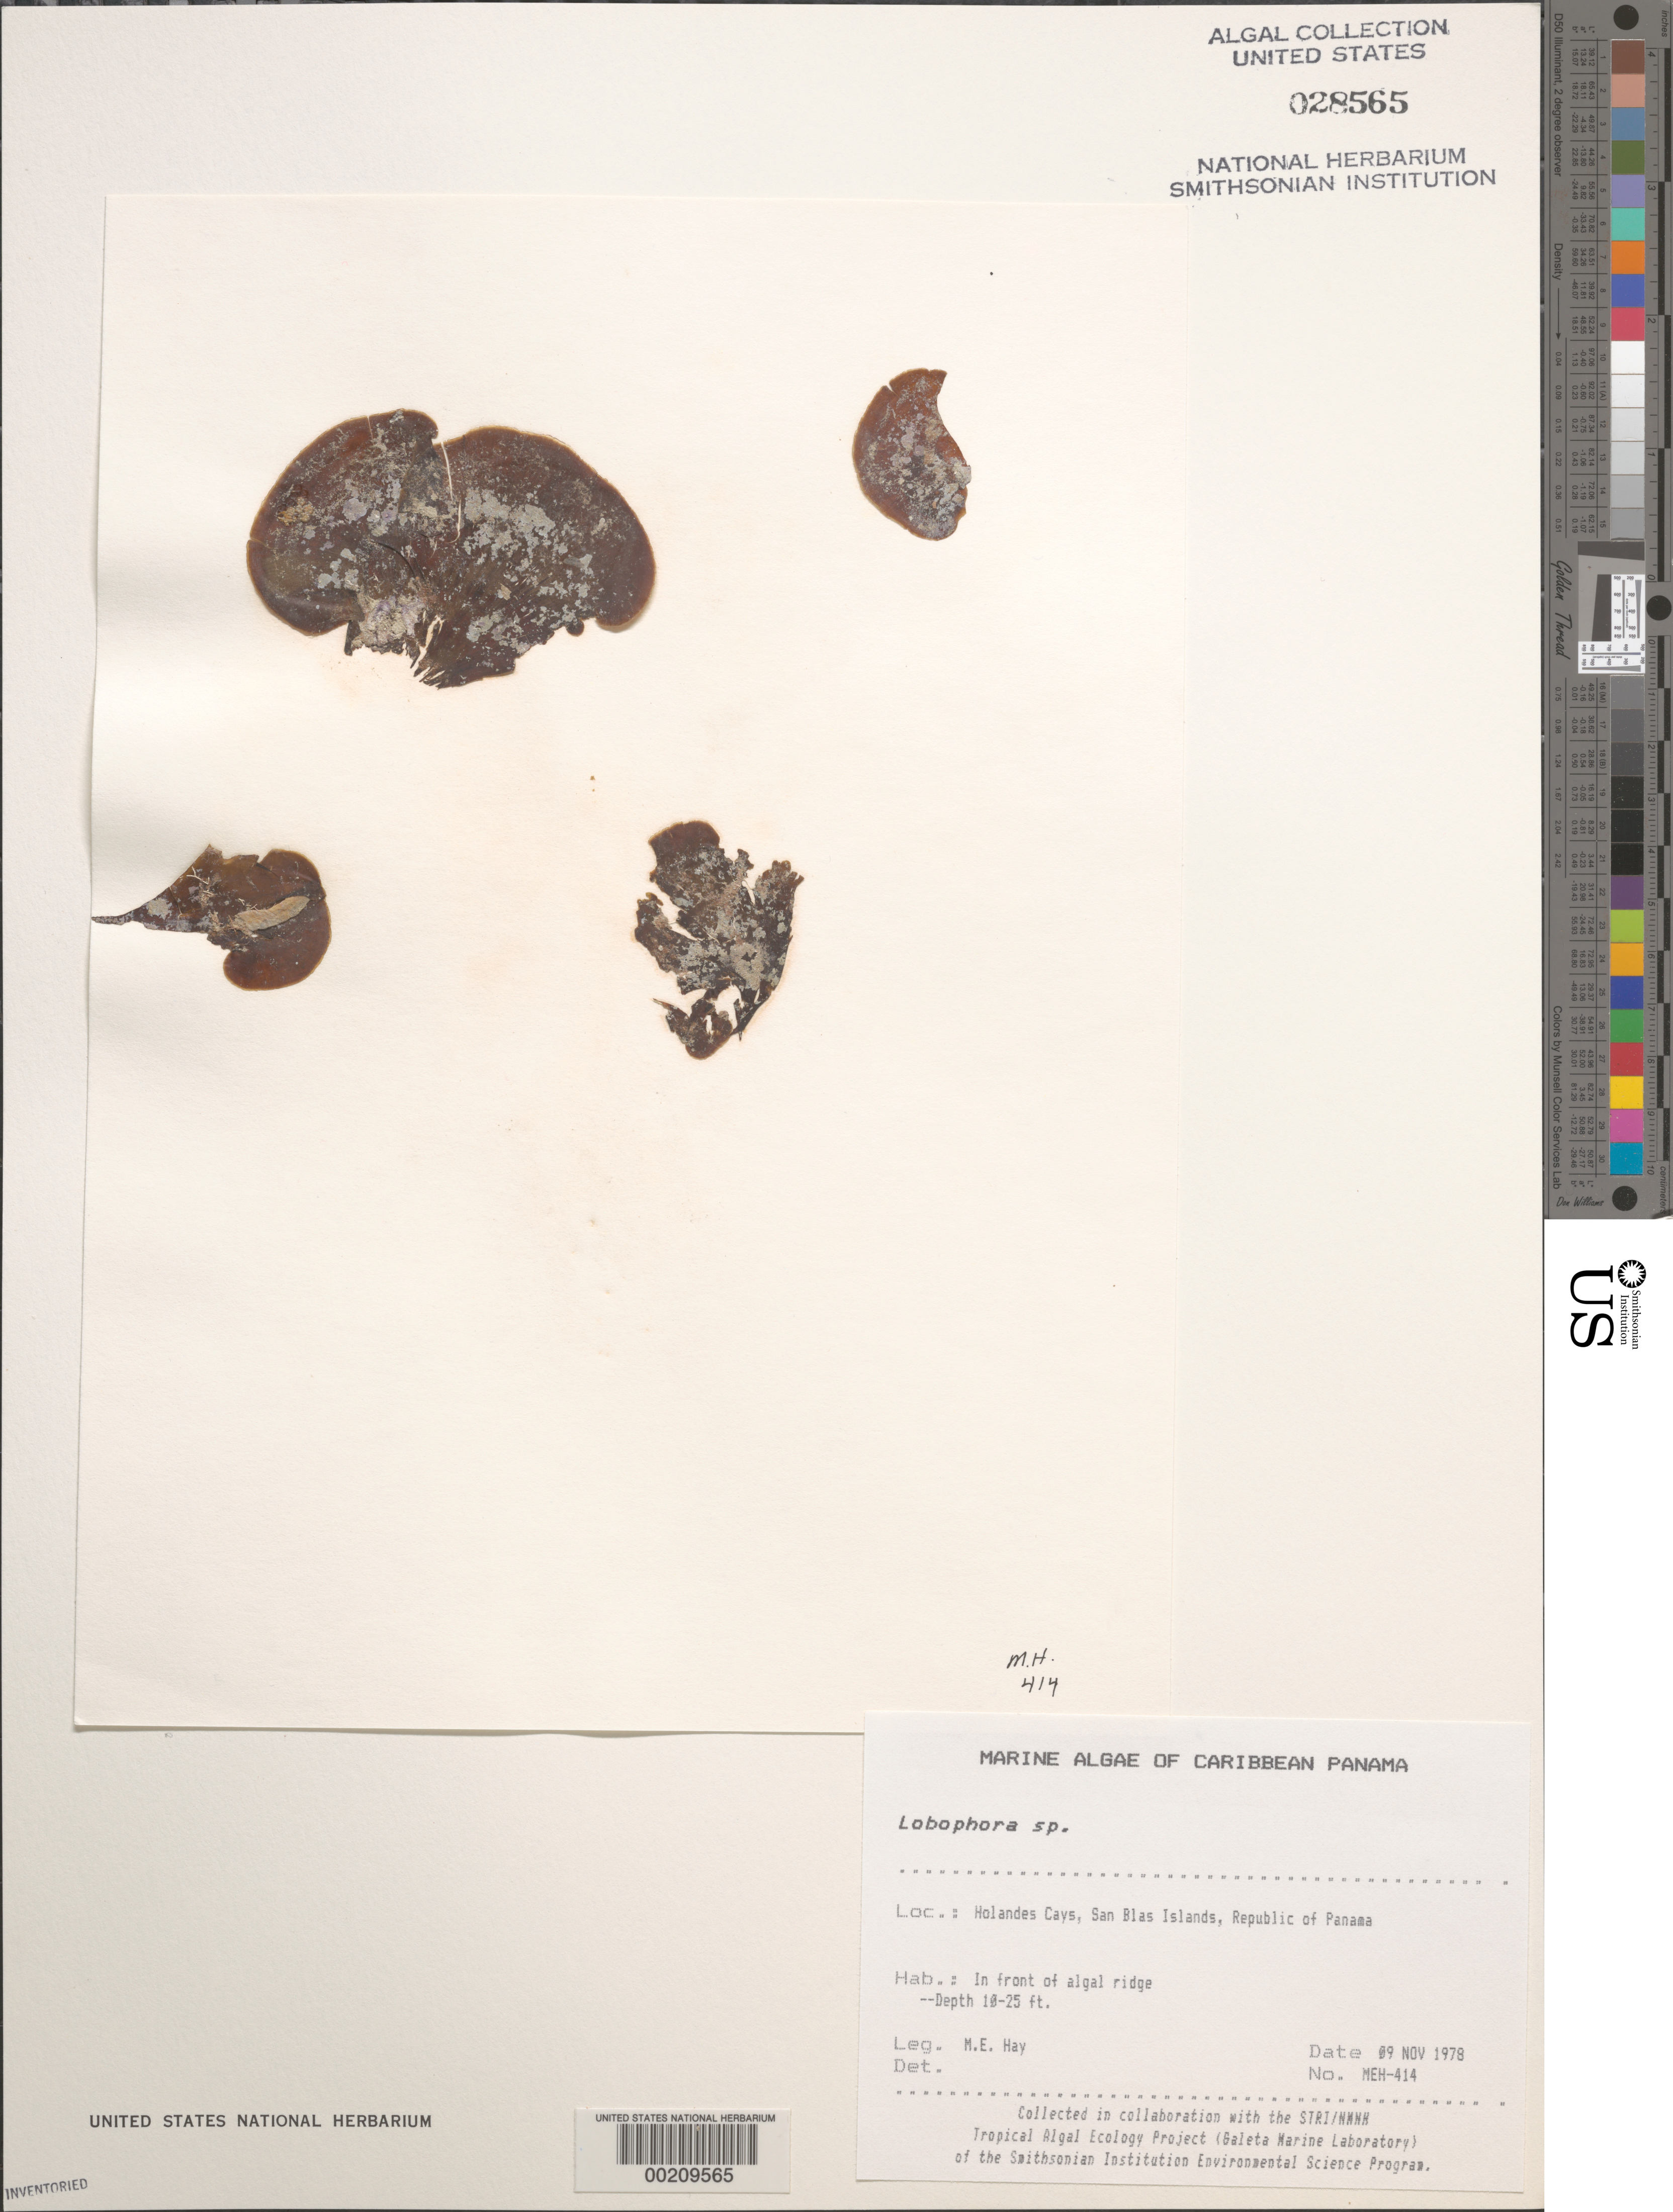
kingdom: Chromista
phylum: Ochrophyta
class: Phaeophyceae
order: Dictyotales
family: Dictyotaceae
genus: Lobophora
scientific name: Lobophora sp.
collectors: M. E. Hay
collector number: MEH-414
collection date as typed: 09 Nov 1978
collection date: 1978-11-09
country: Panama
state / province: Kuna Yala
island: Holandes Cays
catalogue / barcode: US 28565